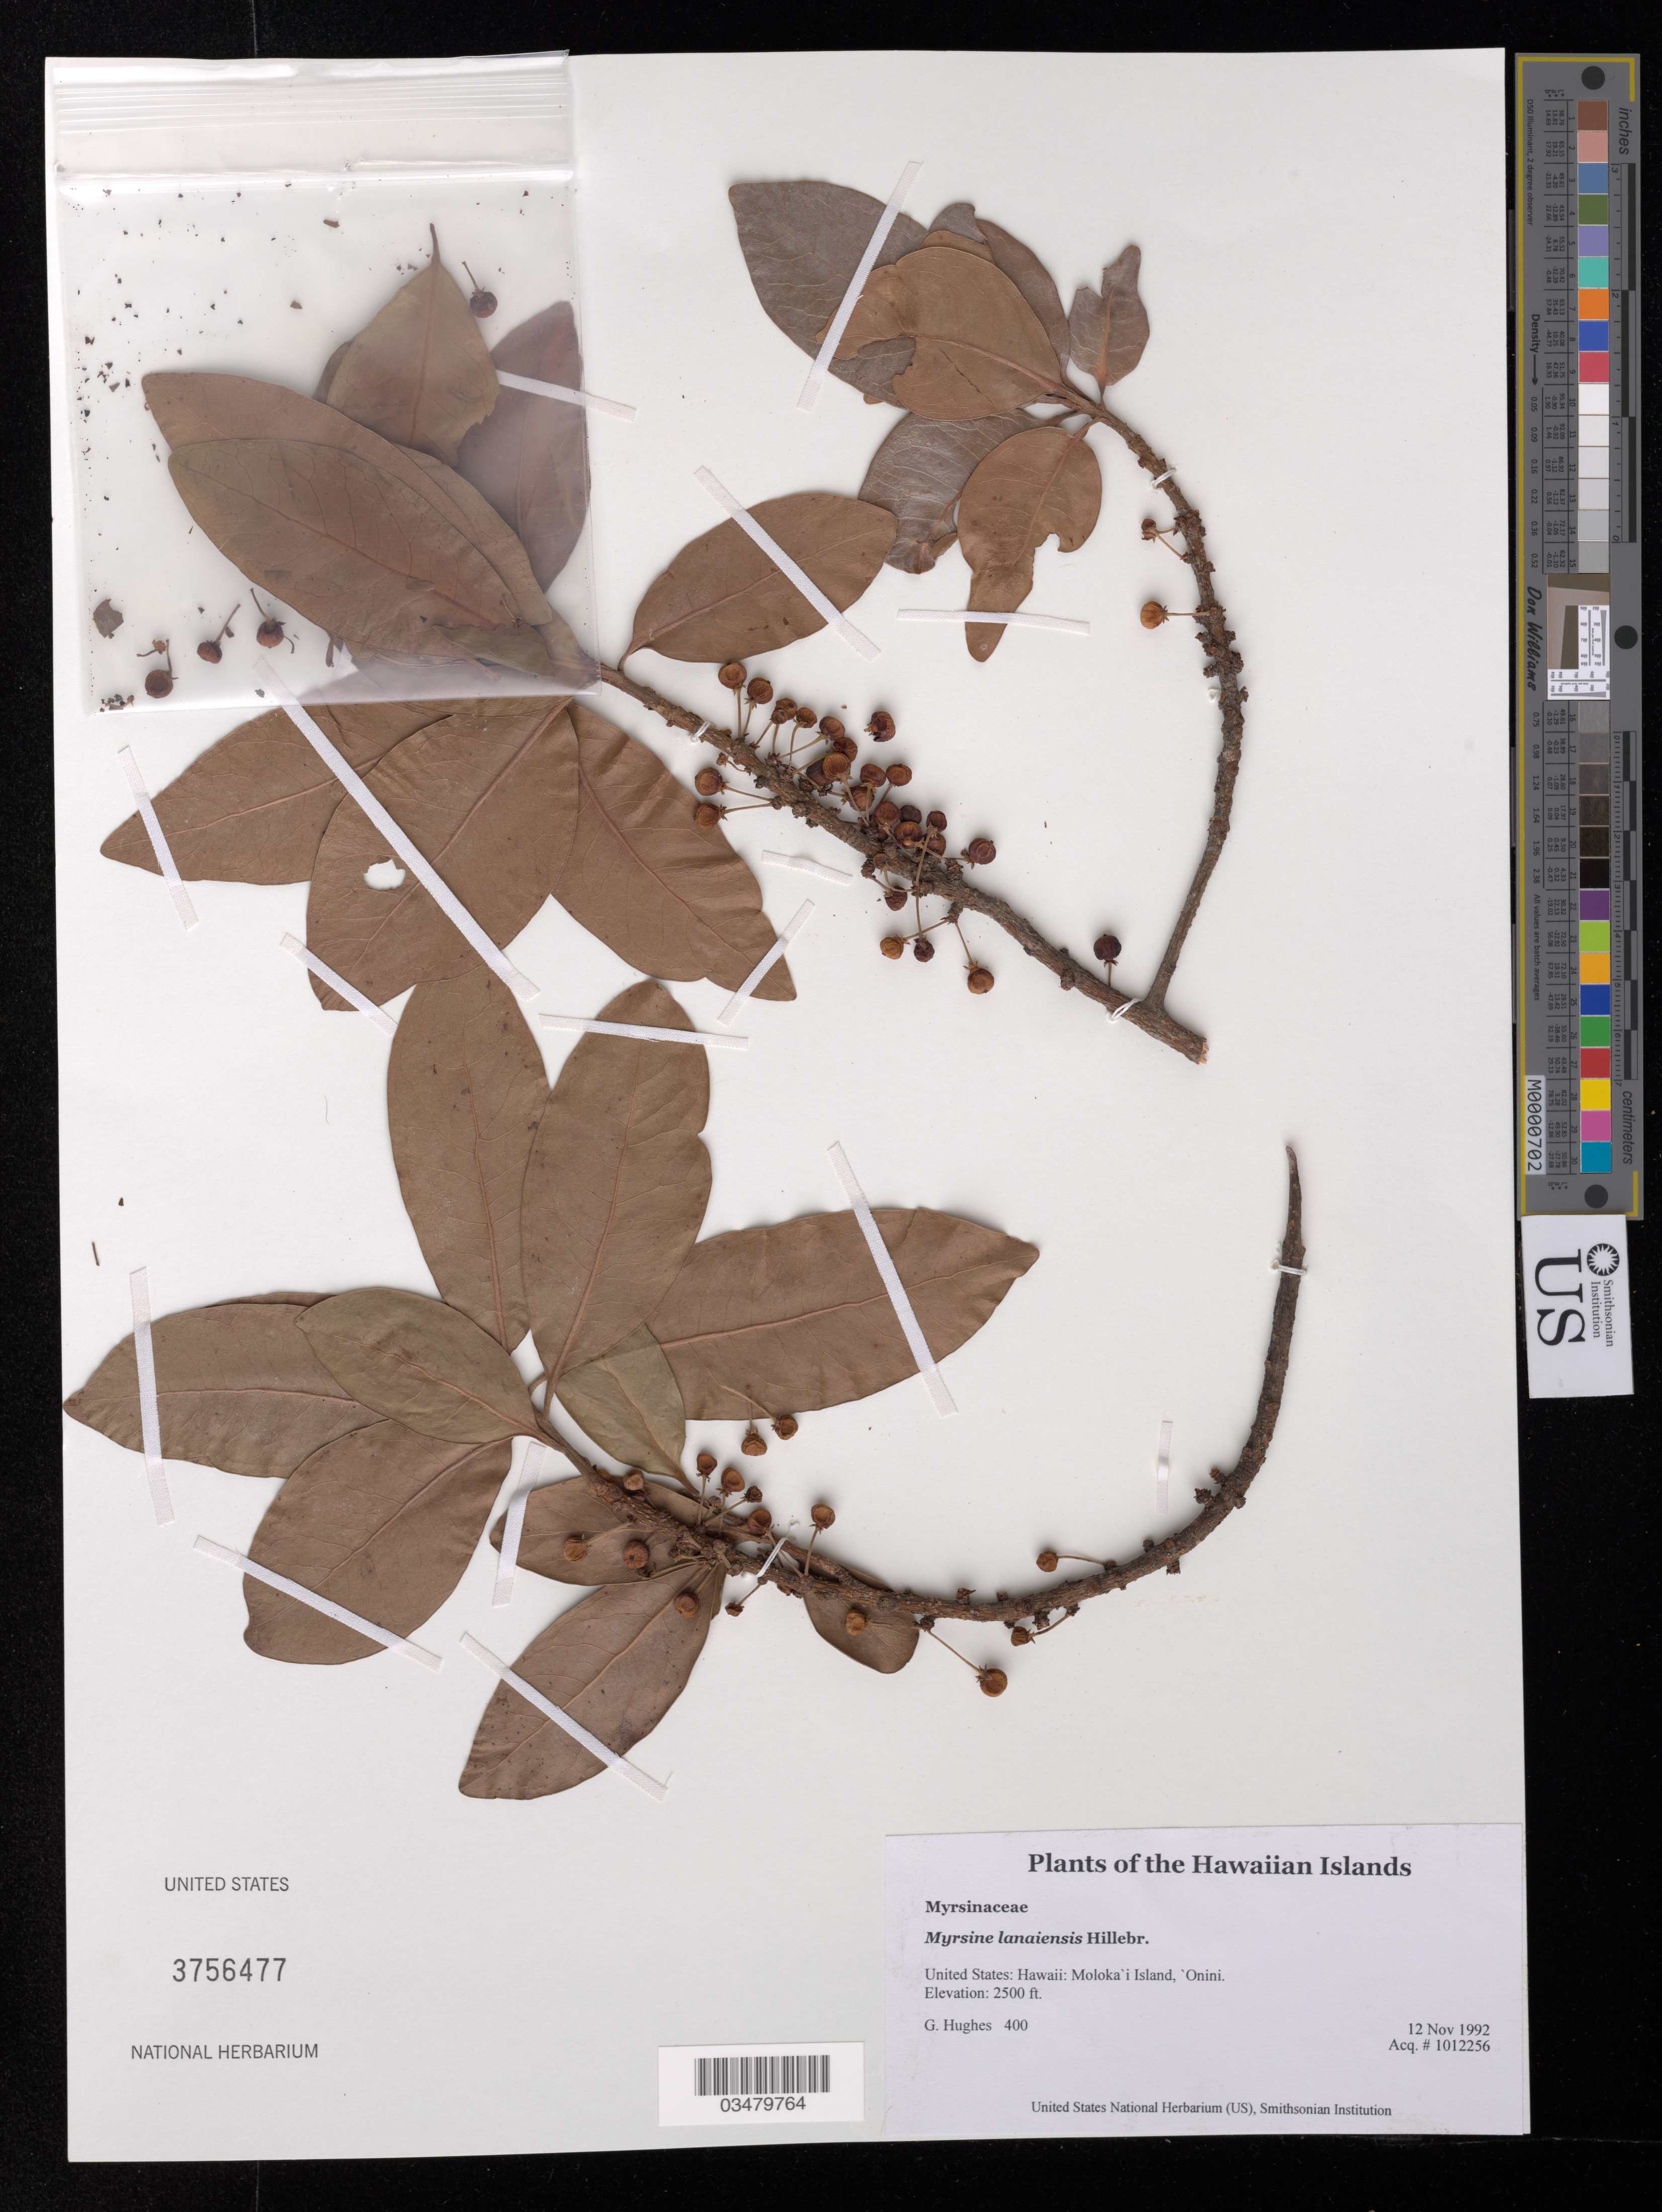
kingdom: Plantae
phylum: Tracheophyta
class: Magnoliopsida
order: Ericales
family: Primulaceae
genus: Myrsine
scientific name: Myrsine lanaiensis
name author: Hillebr.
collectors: G. Hughes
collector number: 400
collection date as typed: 11-12-92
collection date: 1992-11-12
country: United States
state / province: Hawaii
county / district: Maui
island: Moloka'i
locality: Onini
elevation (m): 762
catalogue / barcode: US 3756477